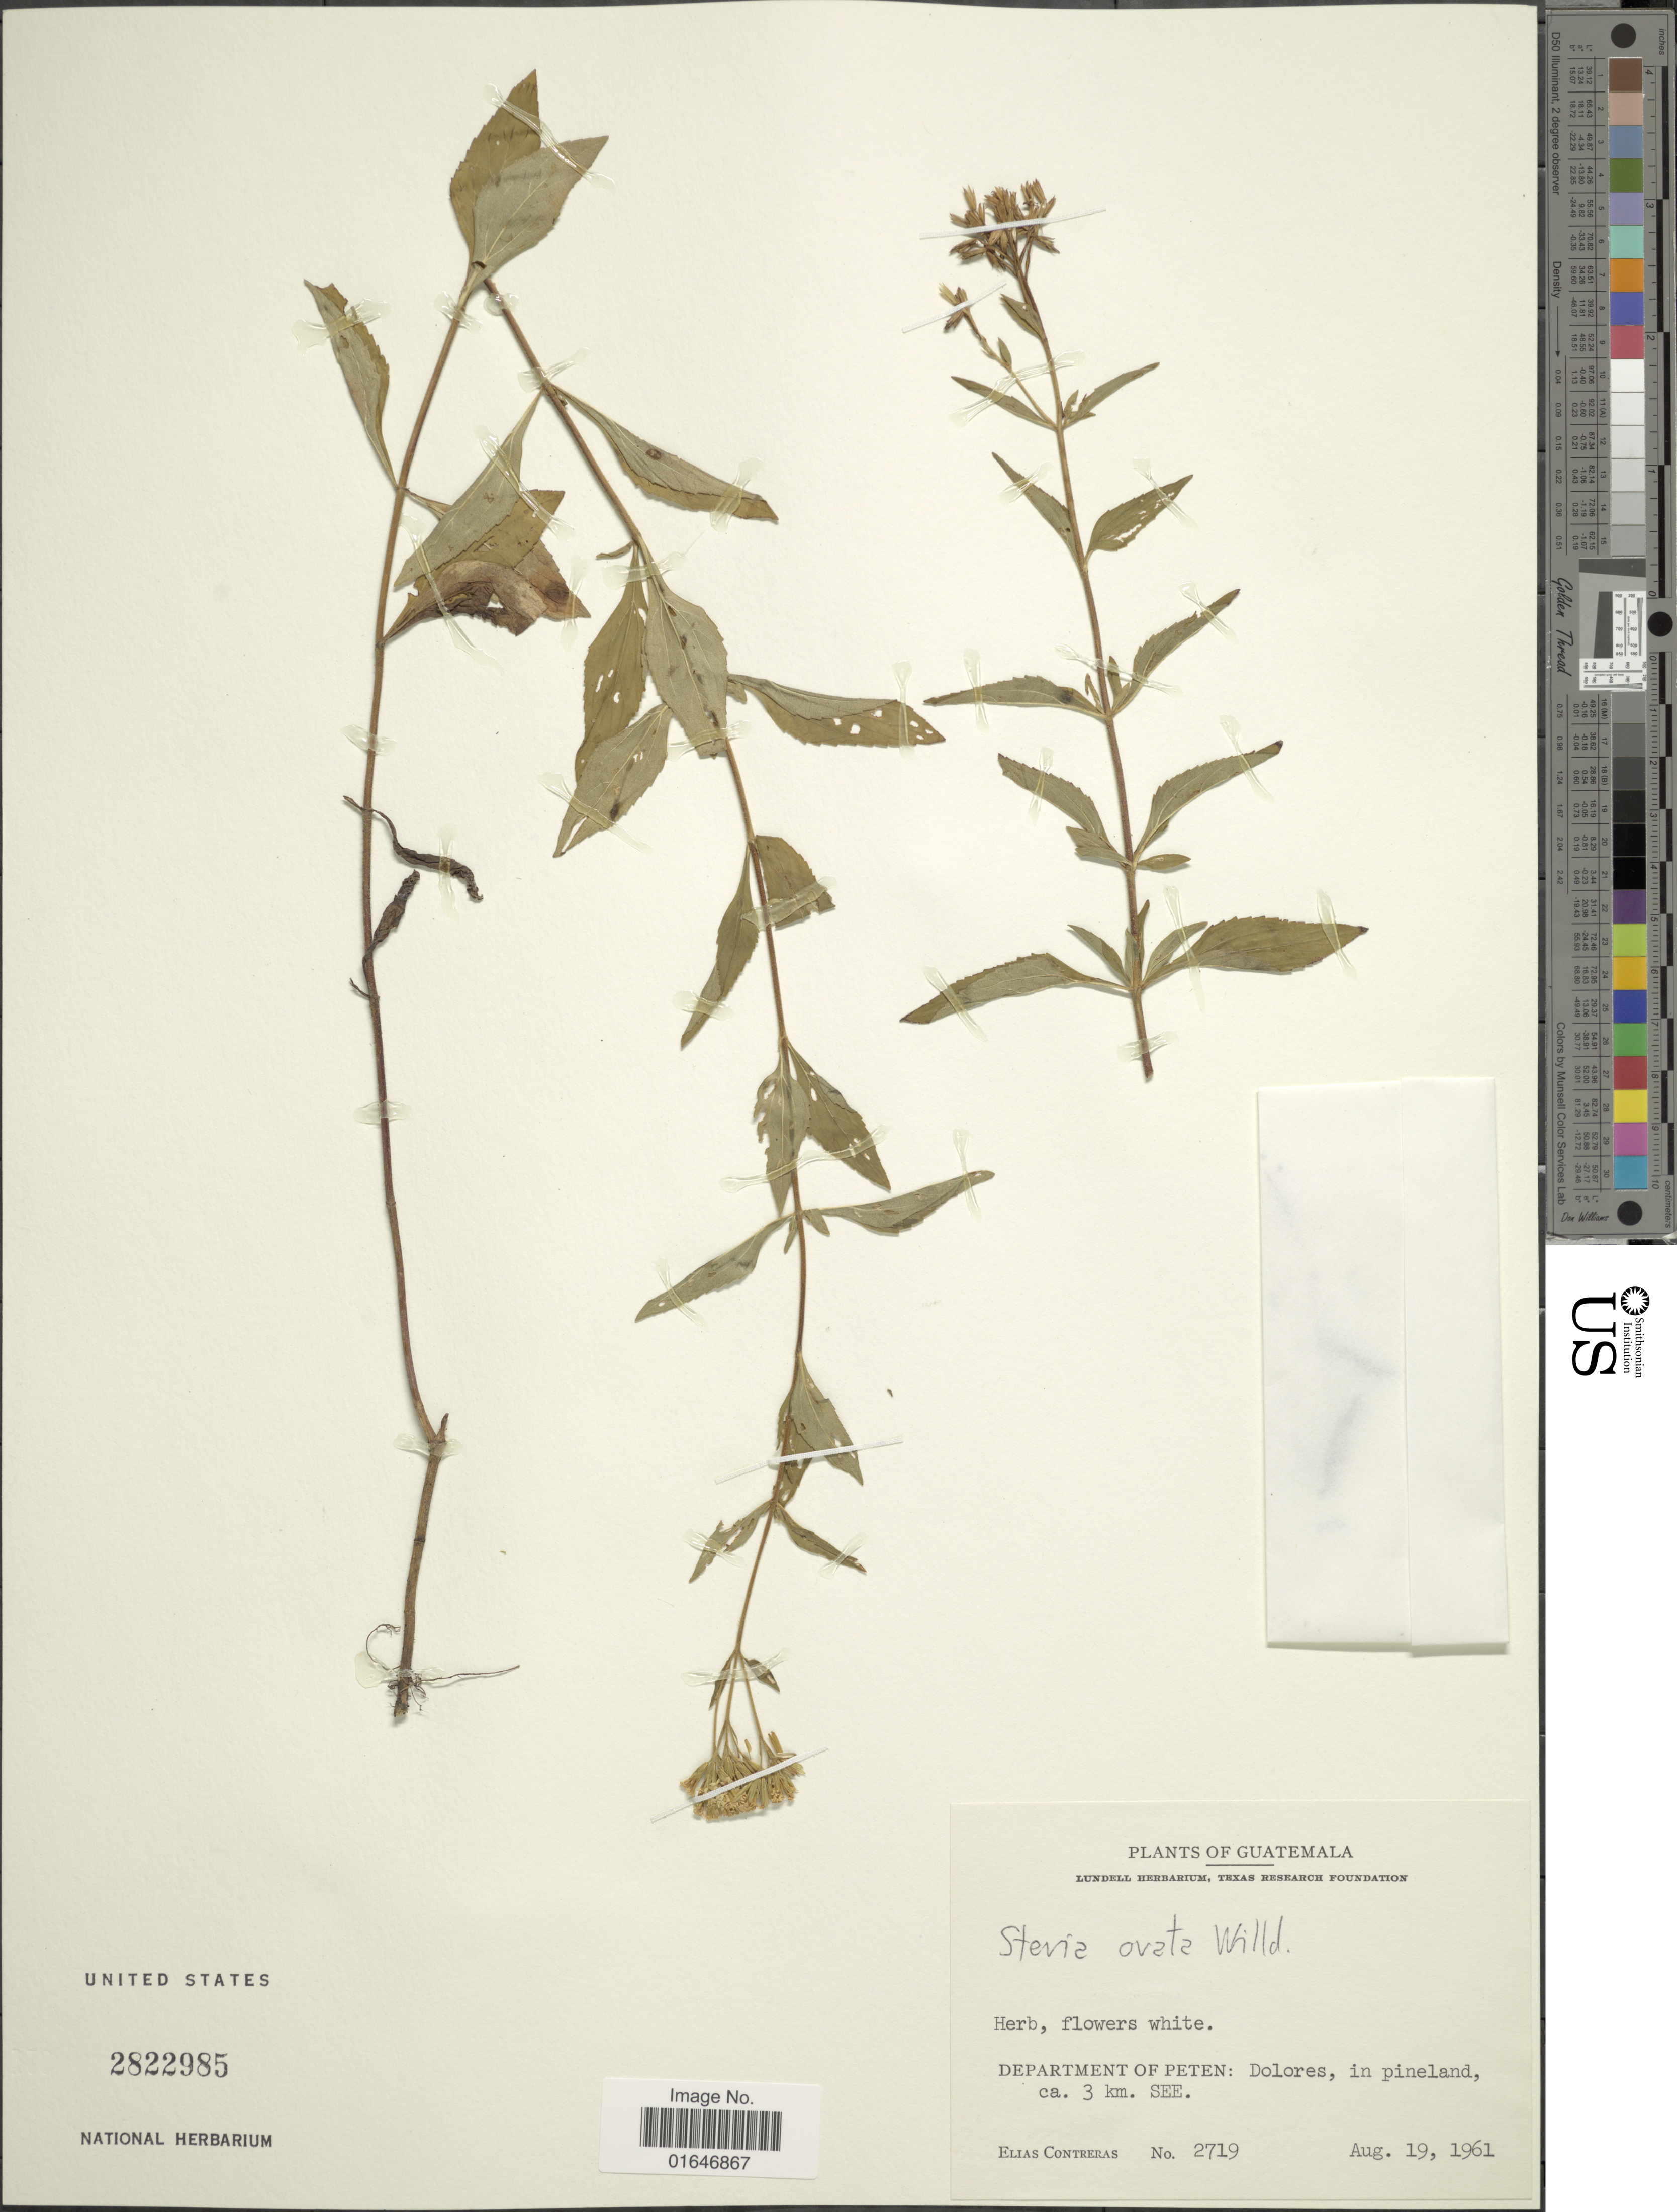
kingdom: Plantae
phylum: Tracheophyta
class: Magnoliopsida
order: Asterales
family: Asteraceae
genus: Stevia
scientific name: Stevia ovata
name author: Willd.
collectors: E. Contreras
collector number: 2719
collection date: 1961-08-19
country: Guatemala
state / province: El Petén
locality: Dolores, in pineland, ca. 3 km. SEE.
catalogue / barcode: US 2822985